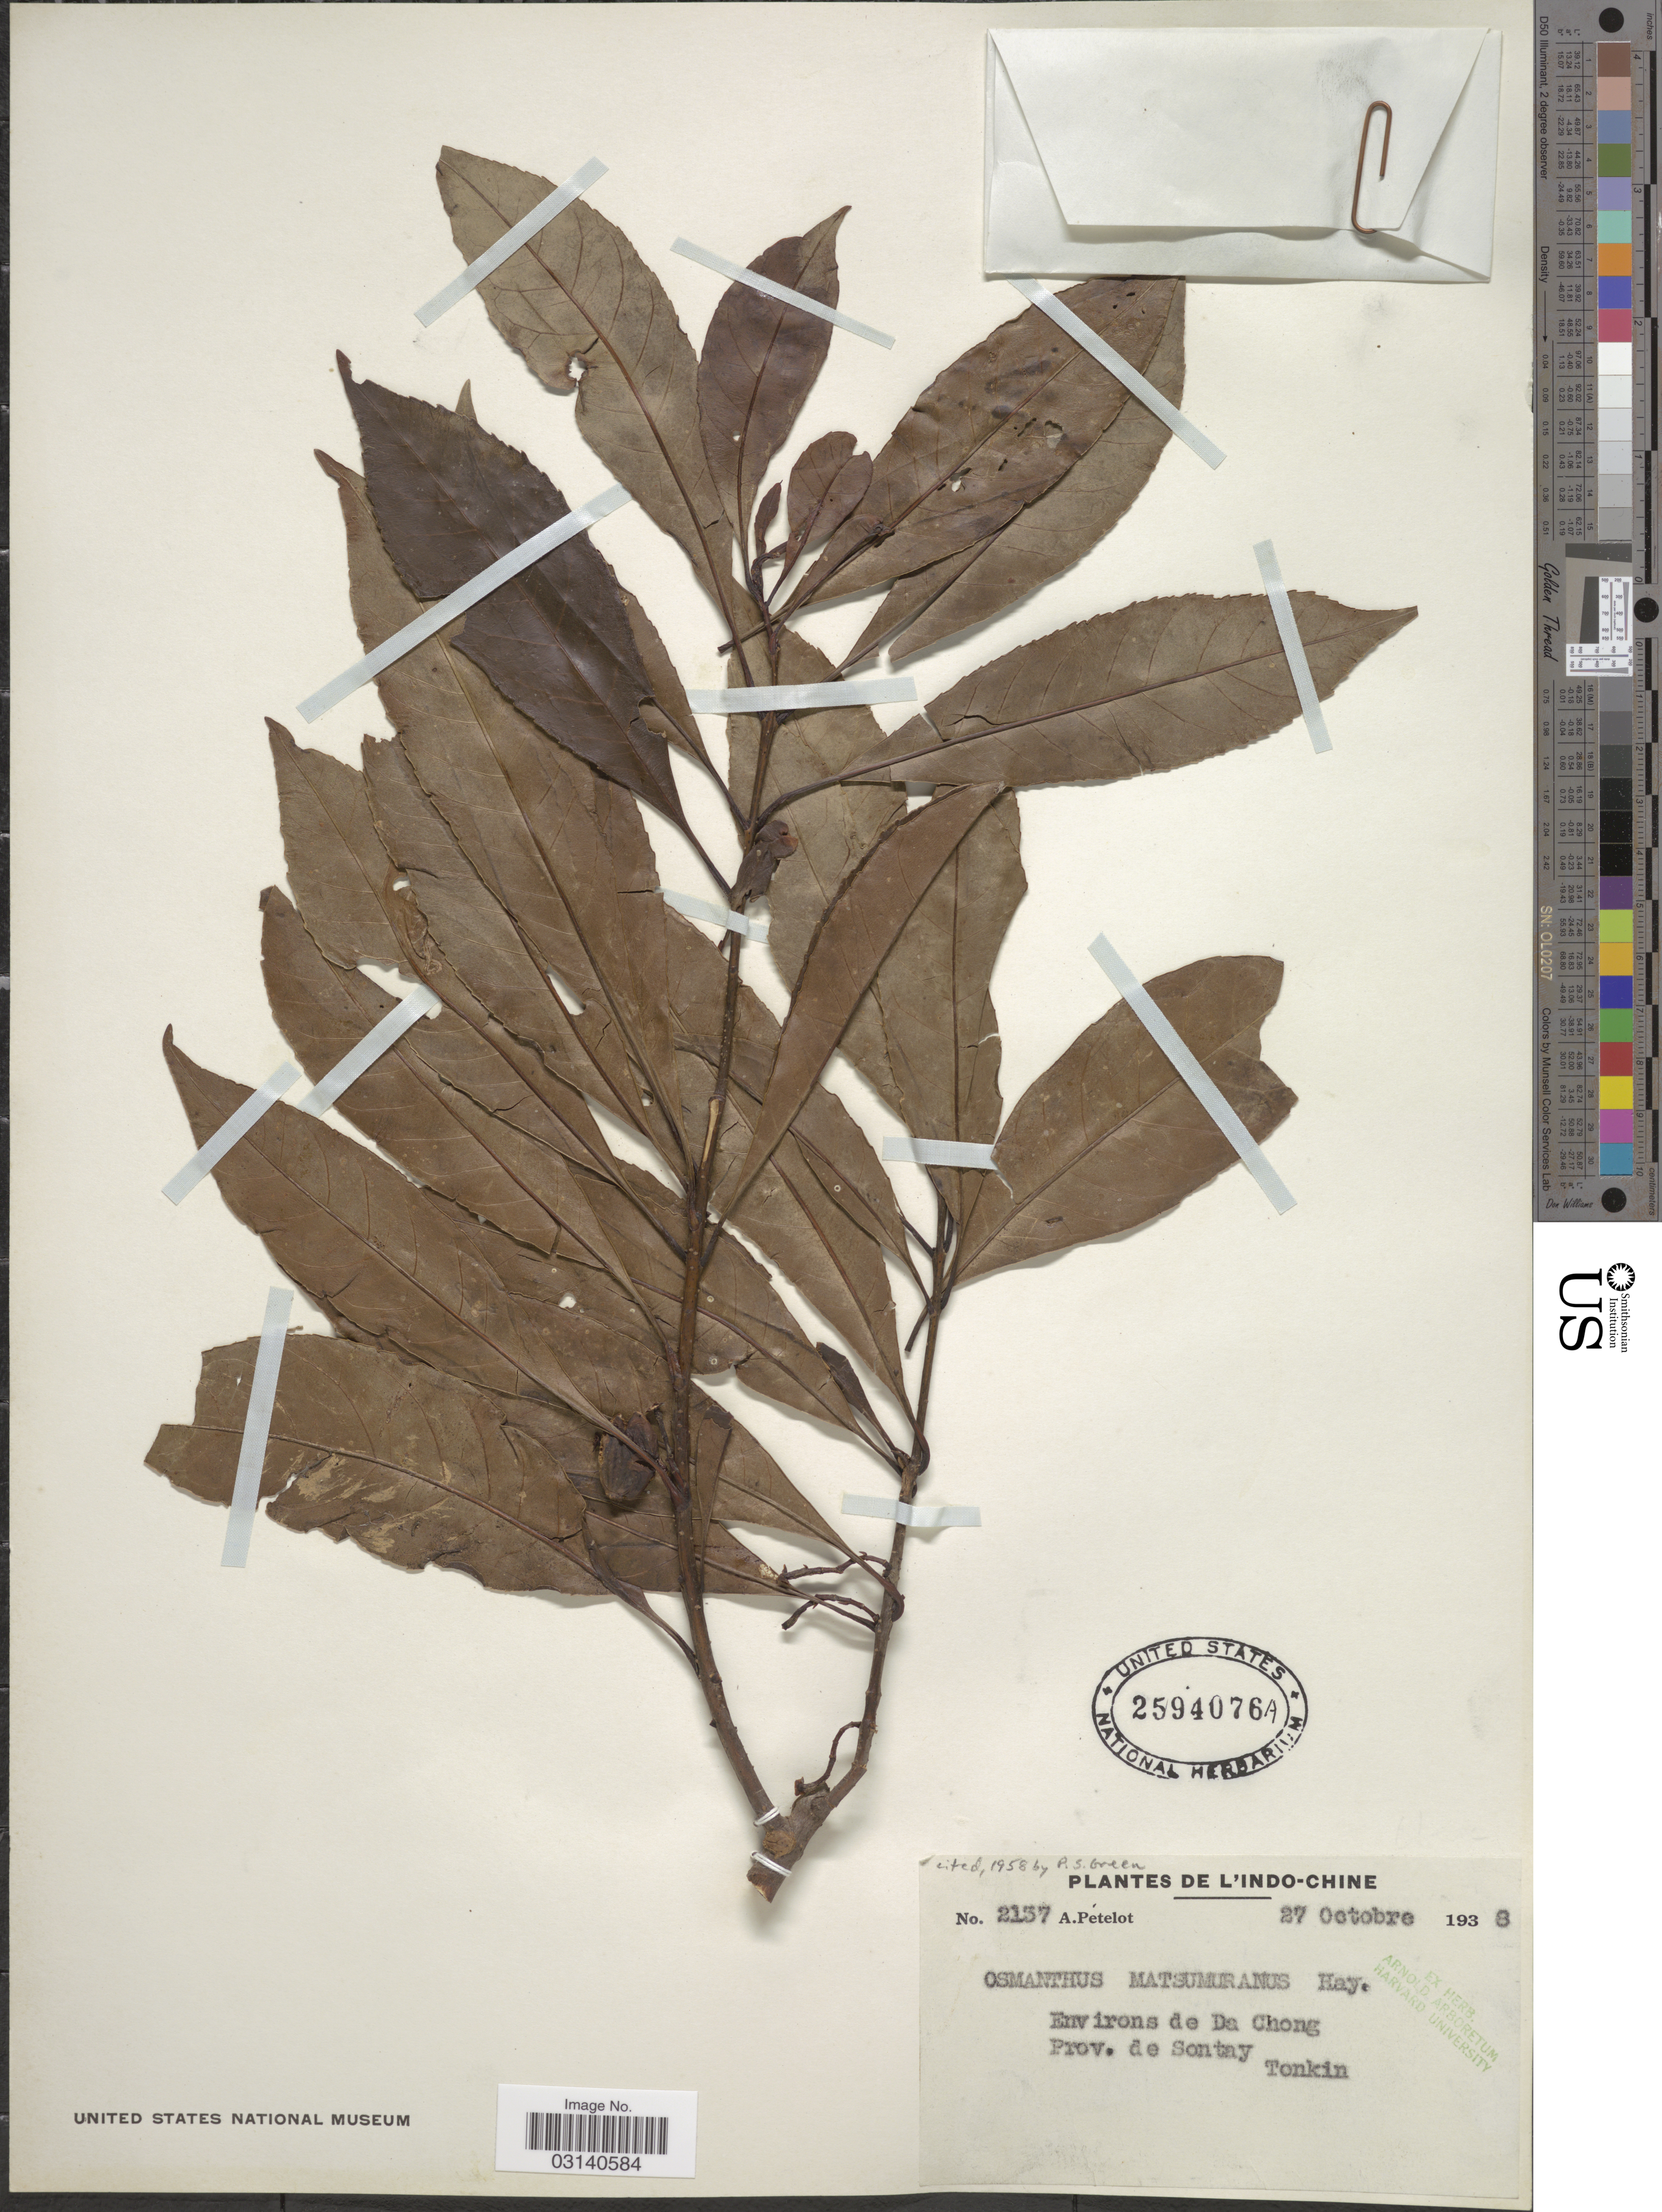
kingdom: Plantae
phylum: Tracheophyta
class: Magnoliopsida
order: Lamiales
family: Oleaceae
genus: Osmanthus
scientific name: Osmanthus matsumuranus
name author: Hayata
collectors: A. Petelot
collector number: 2137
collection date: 1938-10-27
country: Vietnam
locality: Indo-Chine, Environs de Da Chong, Prov. de Sontay, Tonkin.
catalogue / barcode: US 2594076A